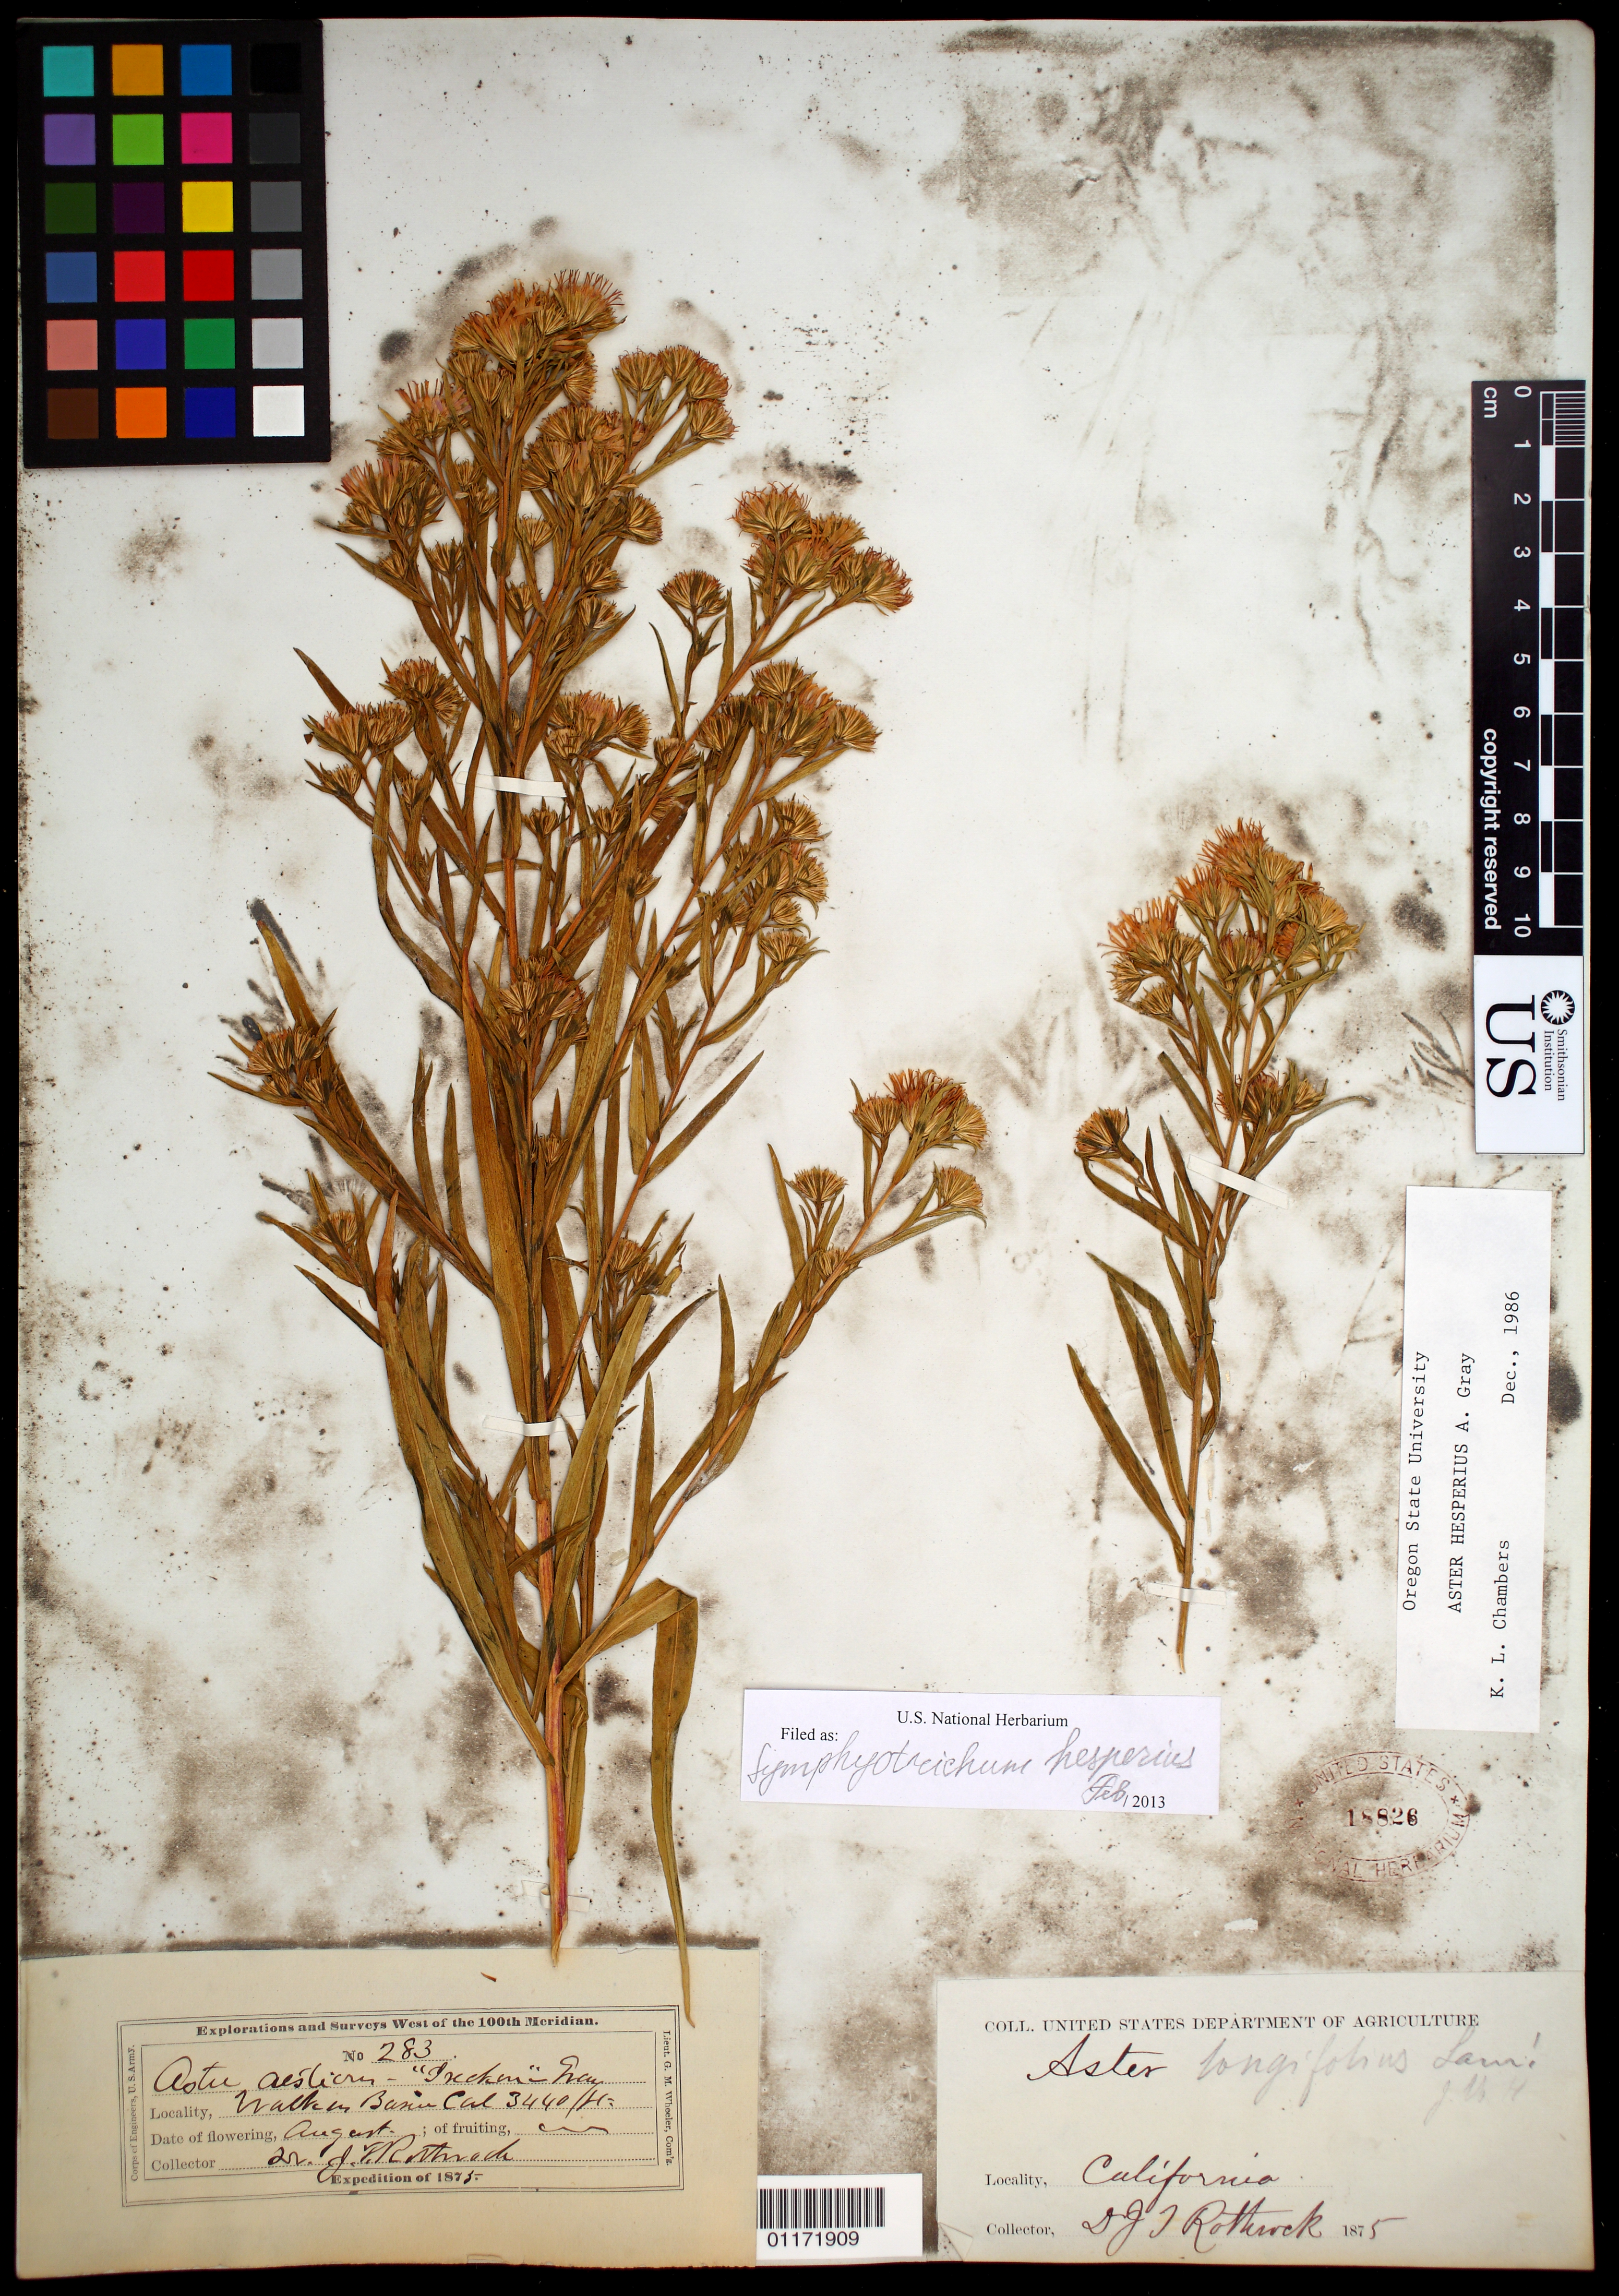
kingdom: Plantae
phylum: Tracheophyta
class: Magnoliopsida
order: Asterales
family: Asteraceae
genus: Symphyotrichum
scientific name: Symphyotrichum hesperium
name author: (A. Gray) Á. Löve & D. Löve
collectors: J. T. Rothrock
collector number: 283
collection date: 1875-08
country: United States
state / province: California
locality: Walkers Basin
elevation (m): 1049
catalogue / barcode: US 18826